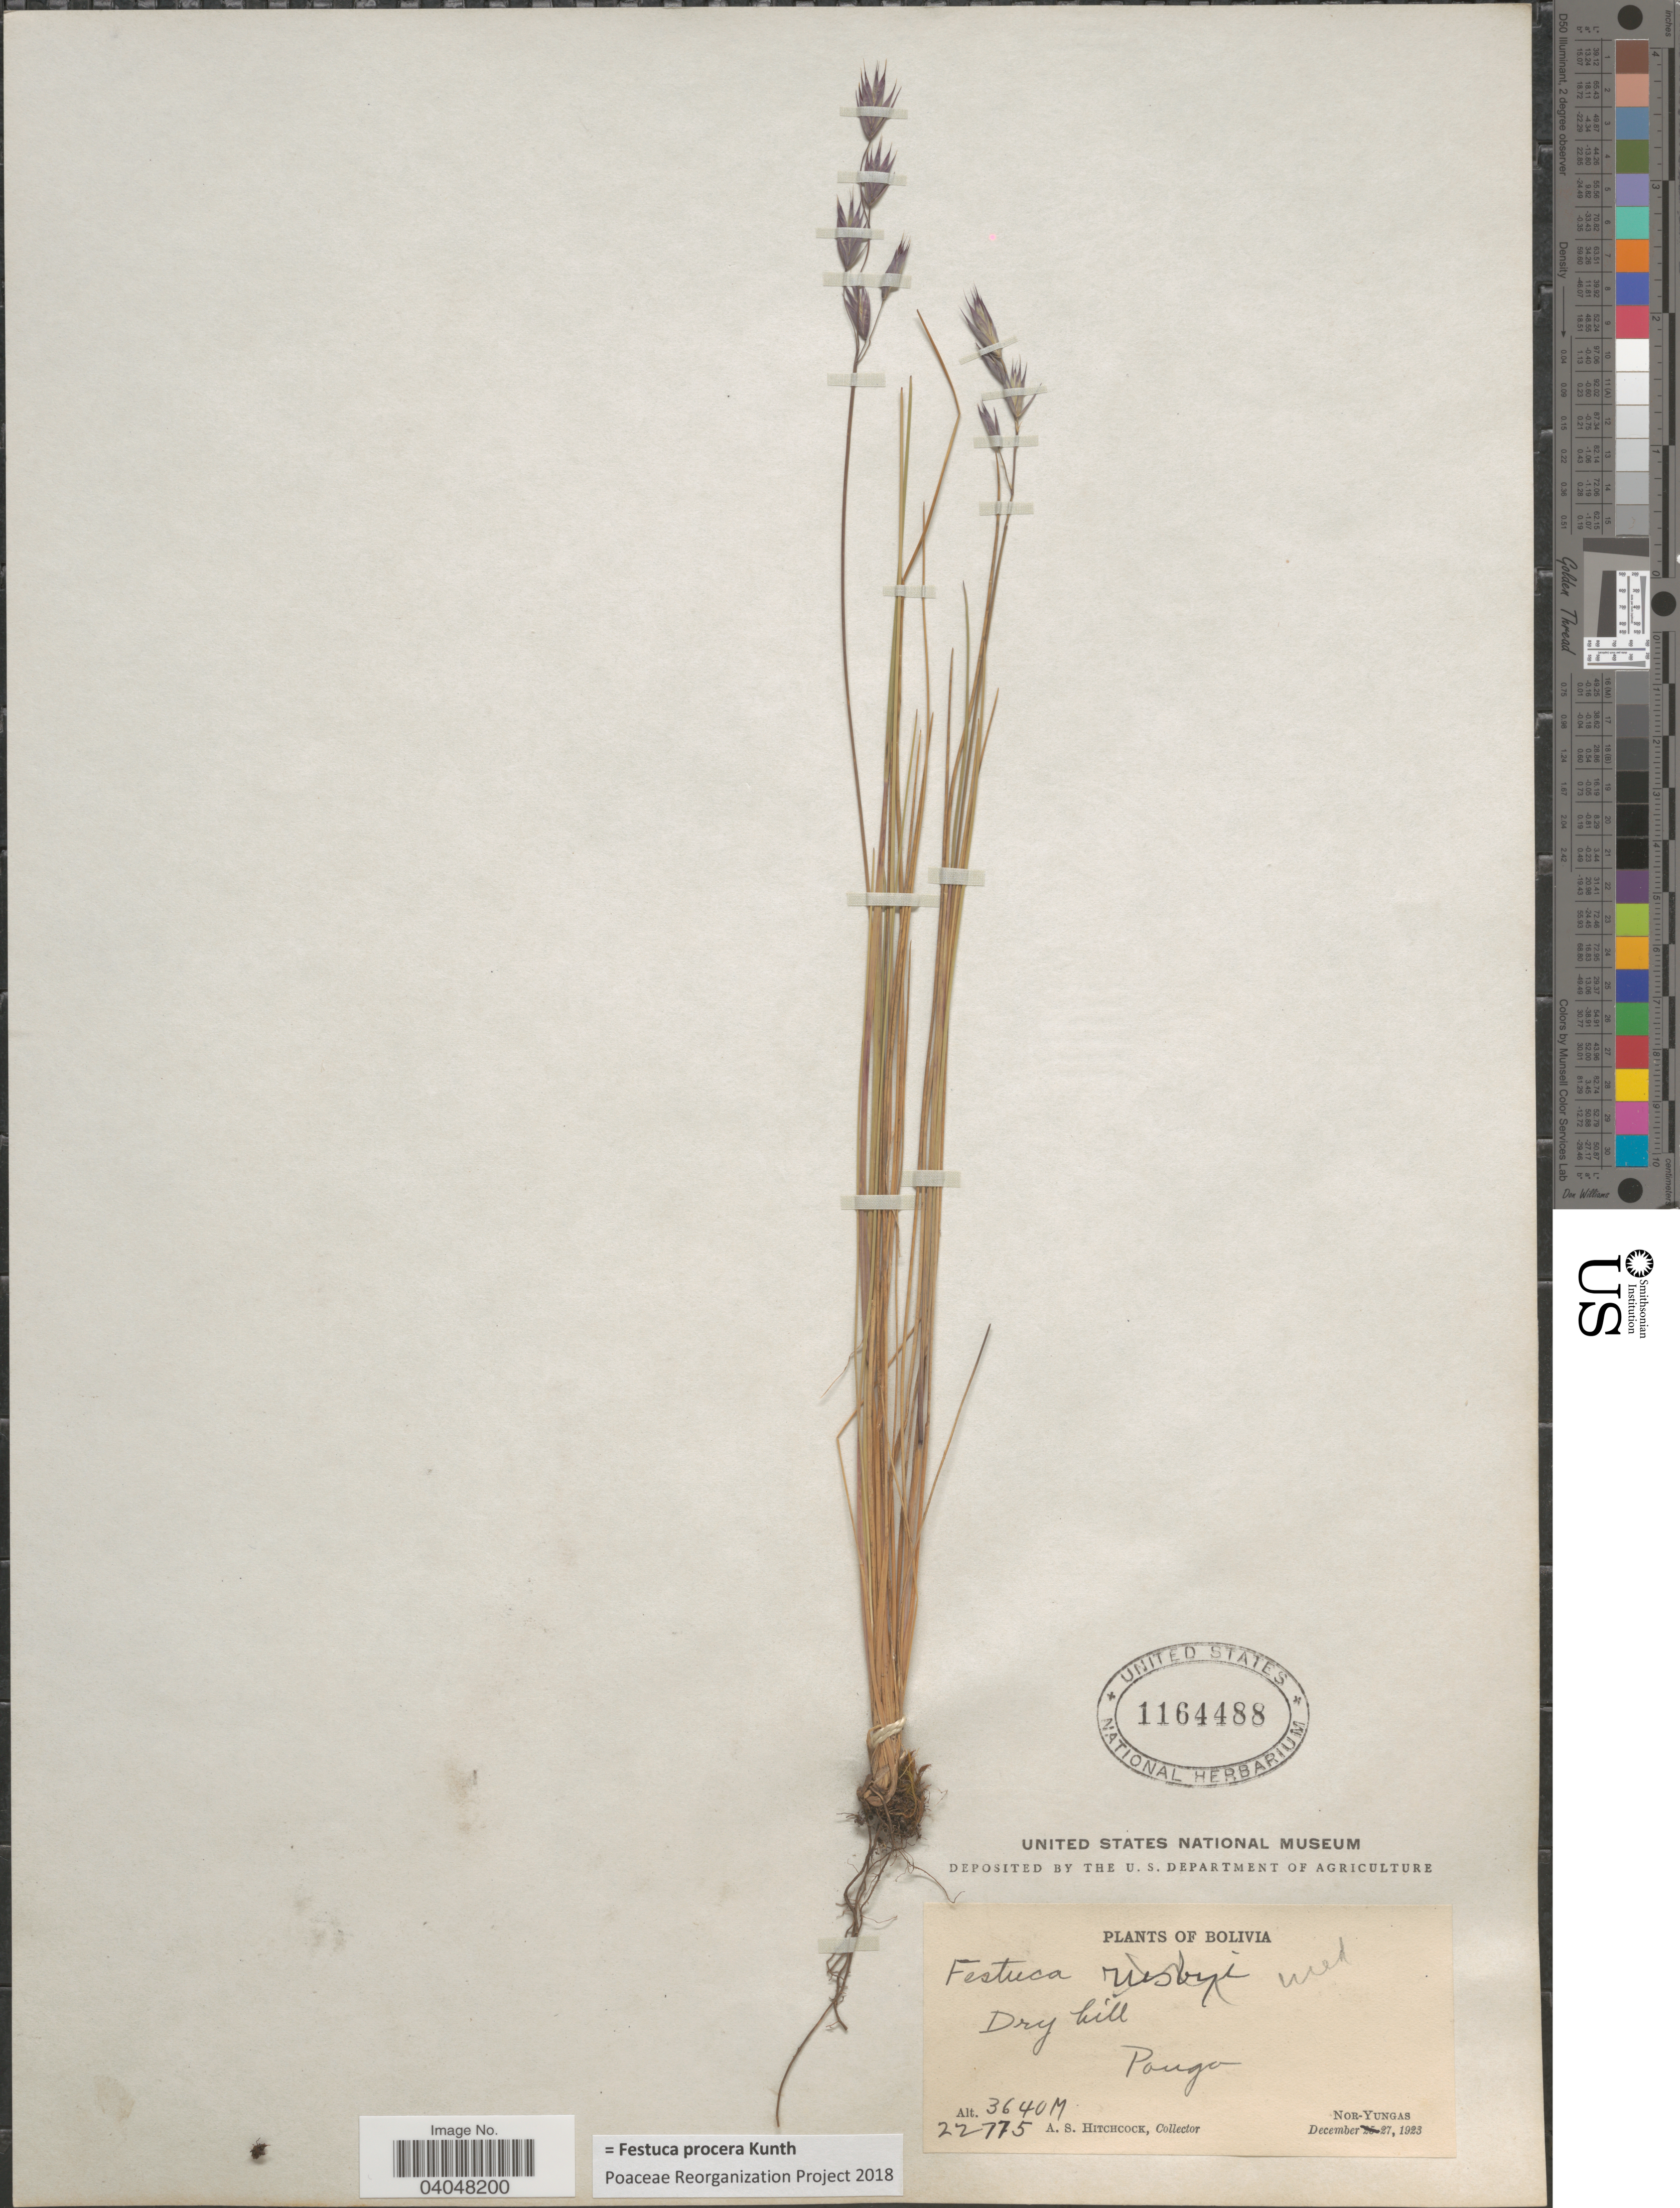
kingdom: Plantae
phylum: Tracheophyta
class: Liliopsida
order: Poales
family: Poaceae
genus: Festuca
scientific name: Festuca procera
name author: Kunth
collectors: A. S. Hitchcock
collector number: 22775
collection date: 1923-12-27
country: Bolivia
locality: Pongo. Nor-Yungas.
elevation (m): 3640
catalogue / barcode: US 1164488